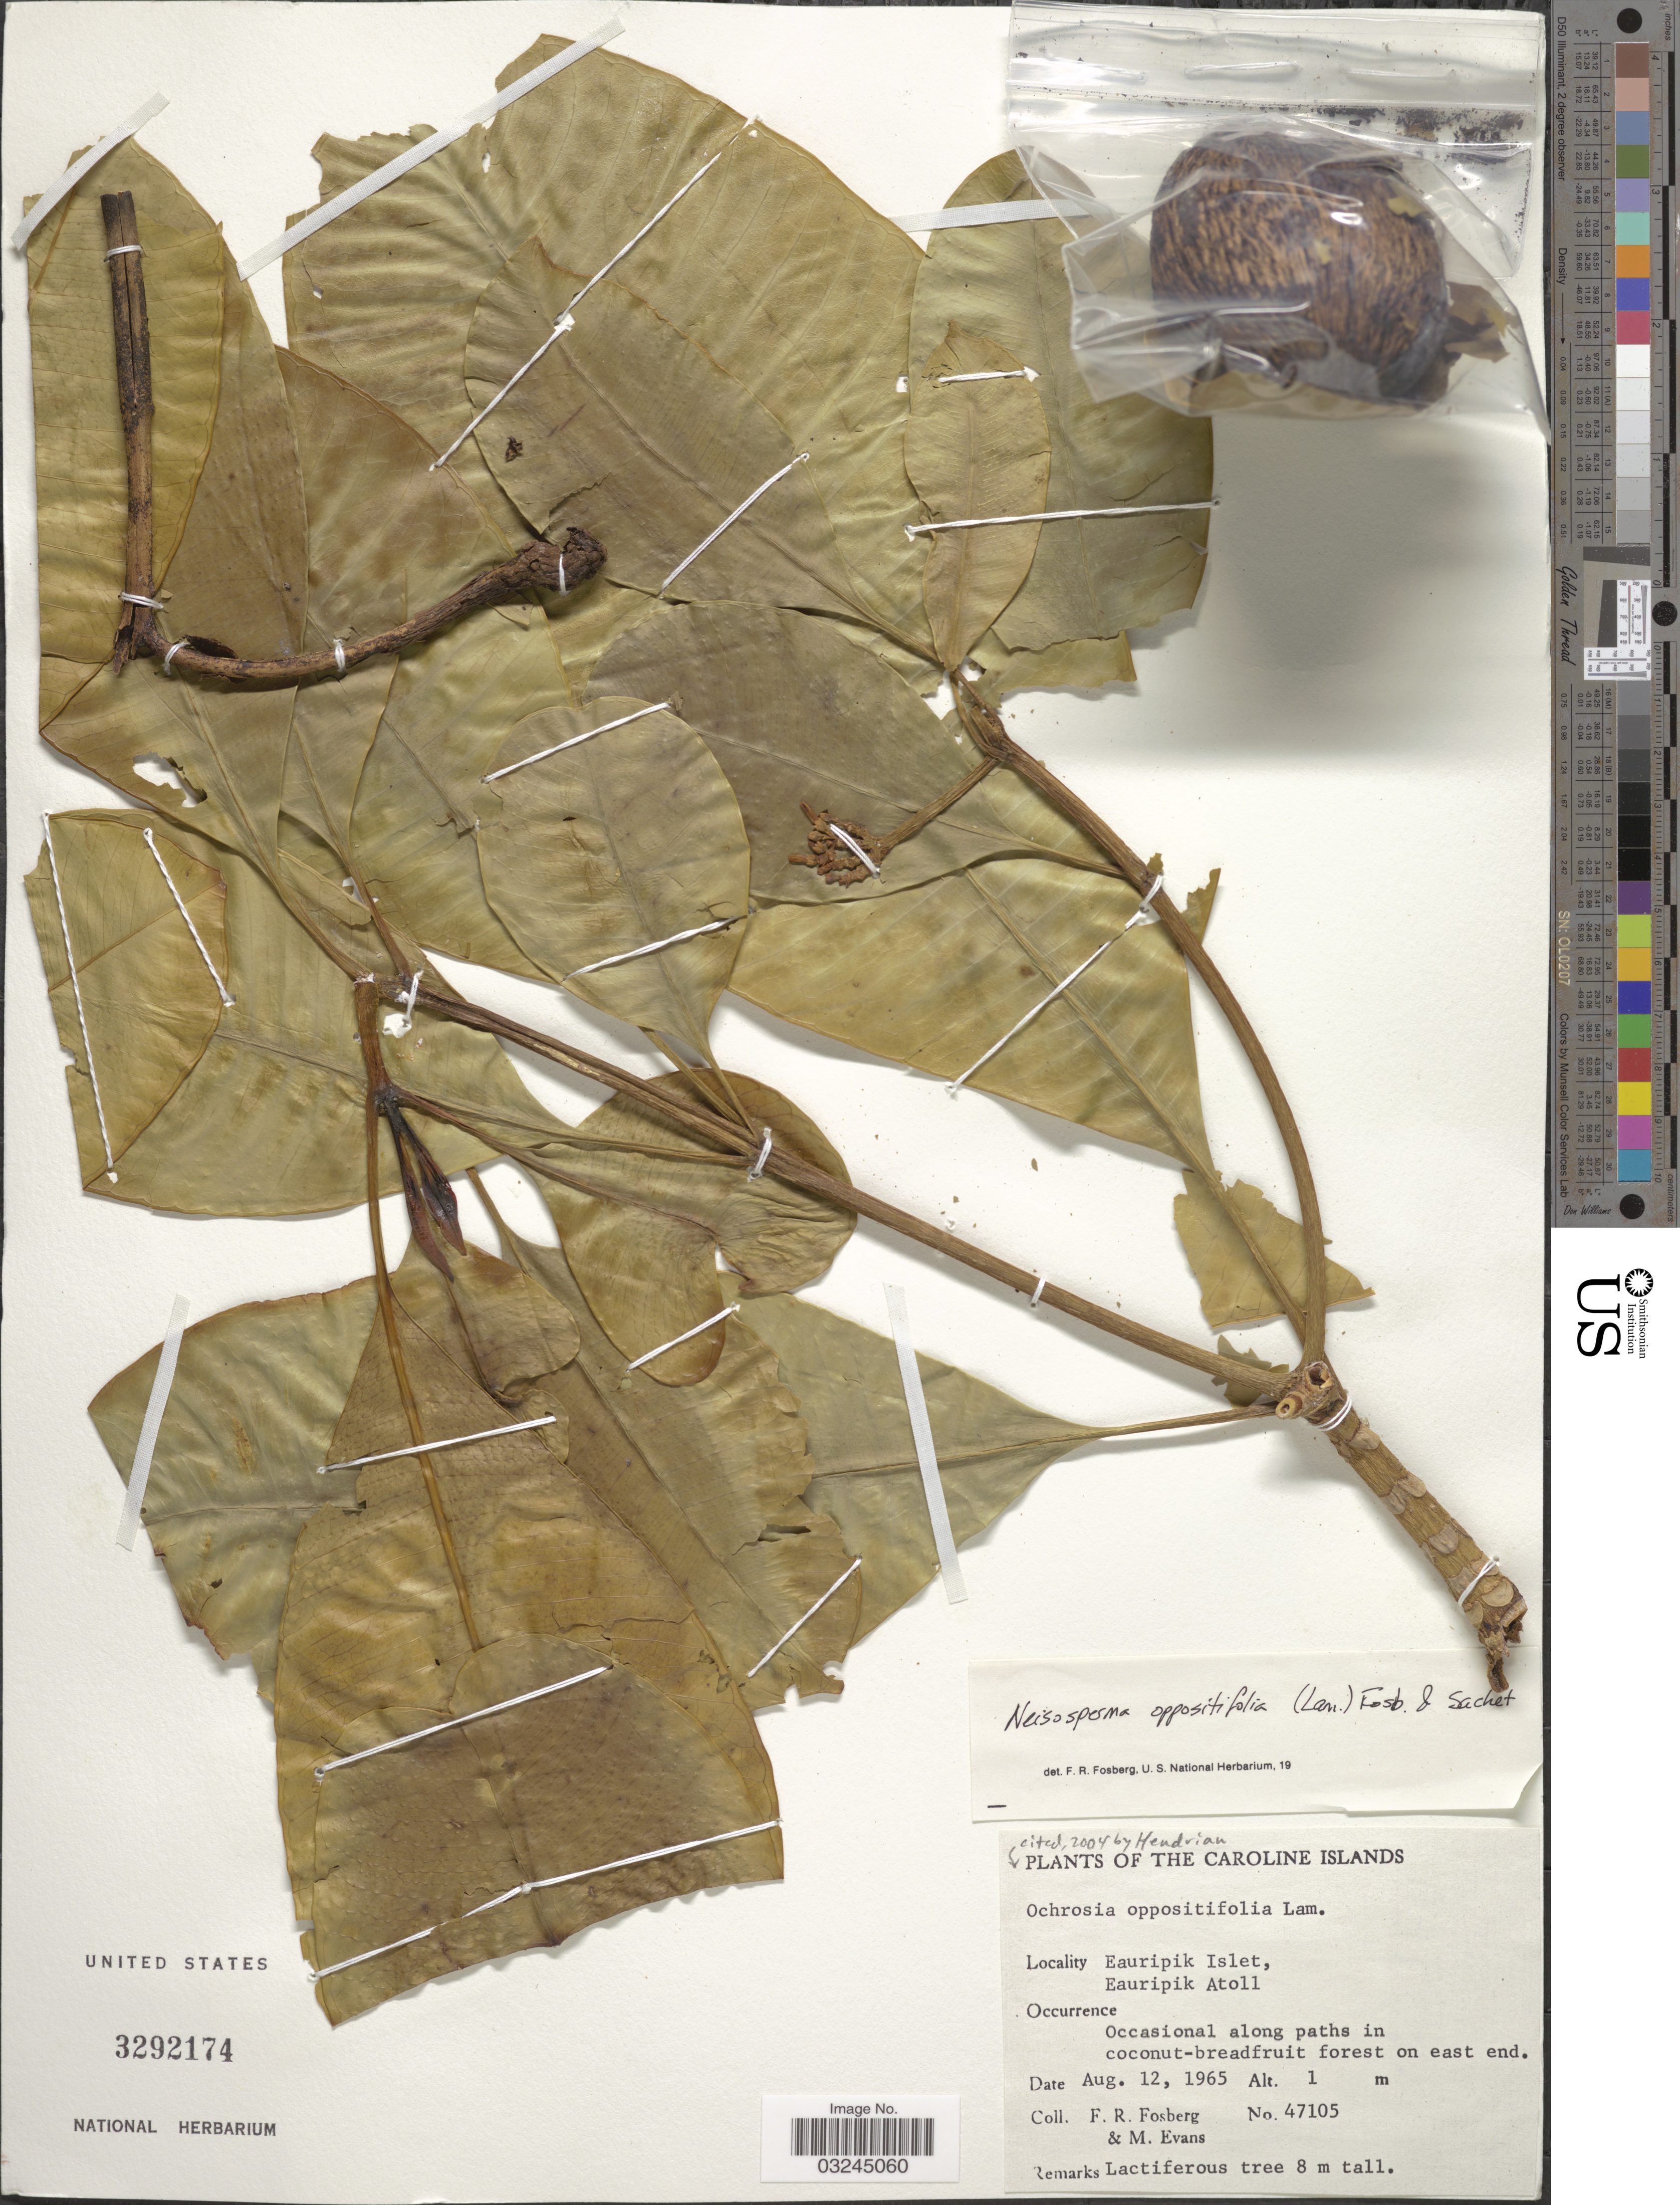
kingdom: Plantae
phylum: Tracheophyta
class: Magnoliopsida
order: Gentianales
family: Apocynaceae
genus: Ochrosia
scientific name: Ochrosia oppositifolia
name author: (Lam.) K. Schum.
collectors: F. R. Fosberg & M. Evans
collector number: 47105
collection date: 1965-08-12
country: Micronesia, Federated States of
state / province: Yap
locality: The Caroline Islands. Eauripik Islet, Eauripik Atoll.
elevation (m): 1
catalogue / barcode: US 3292174